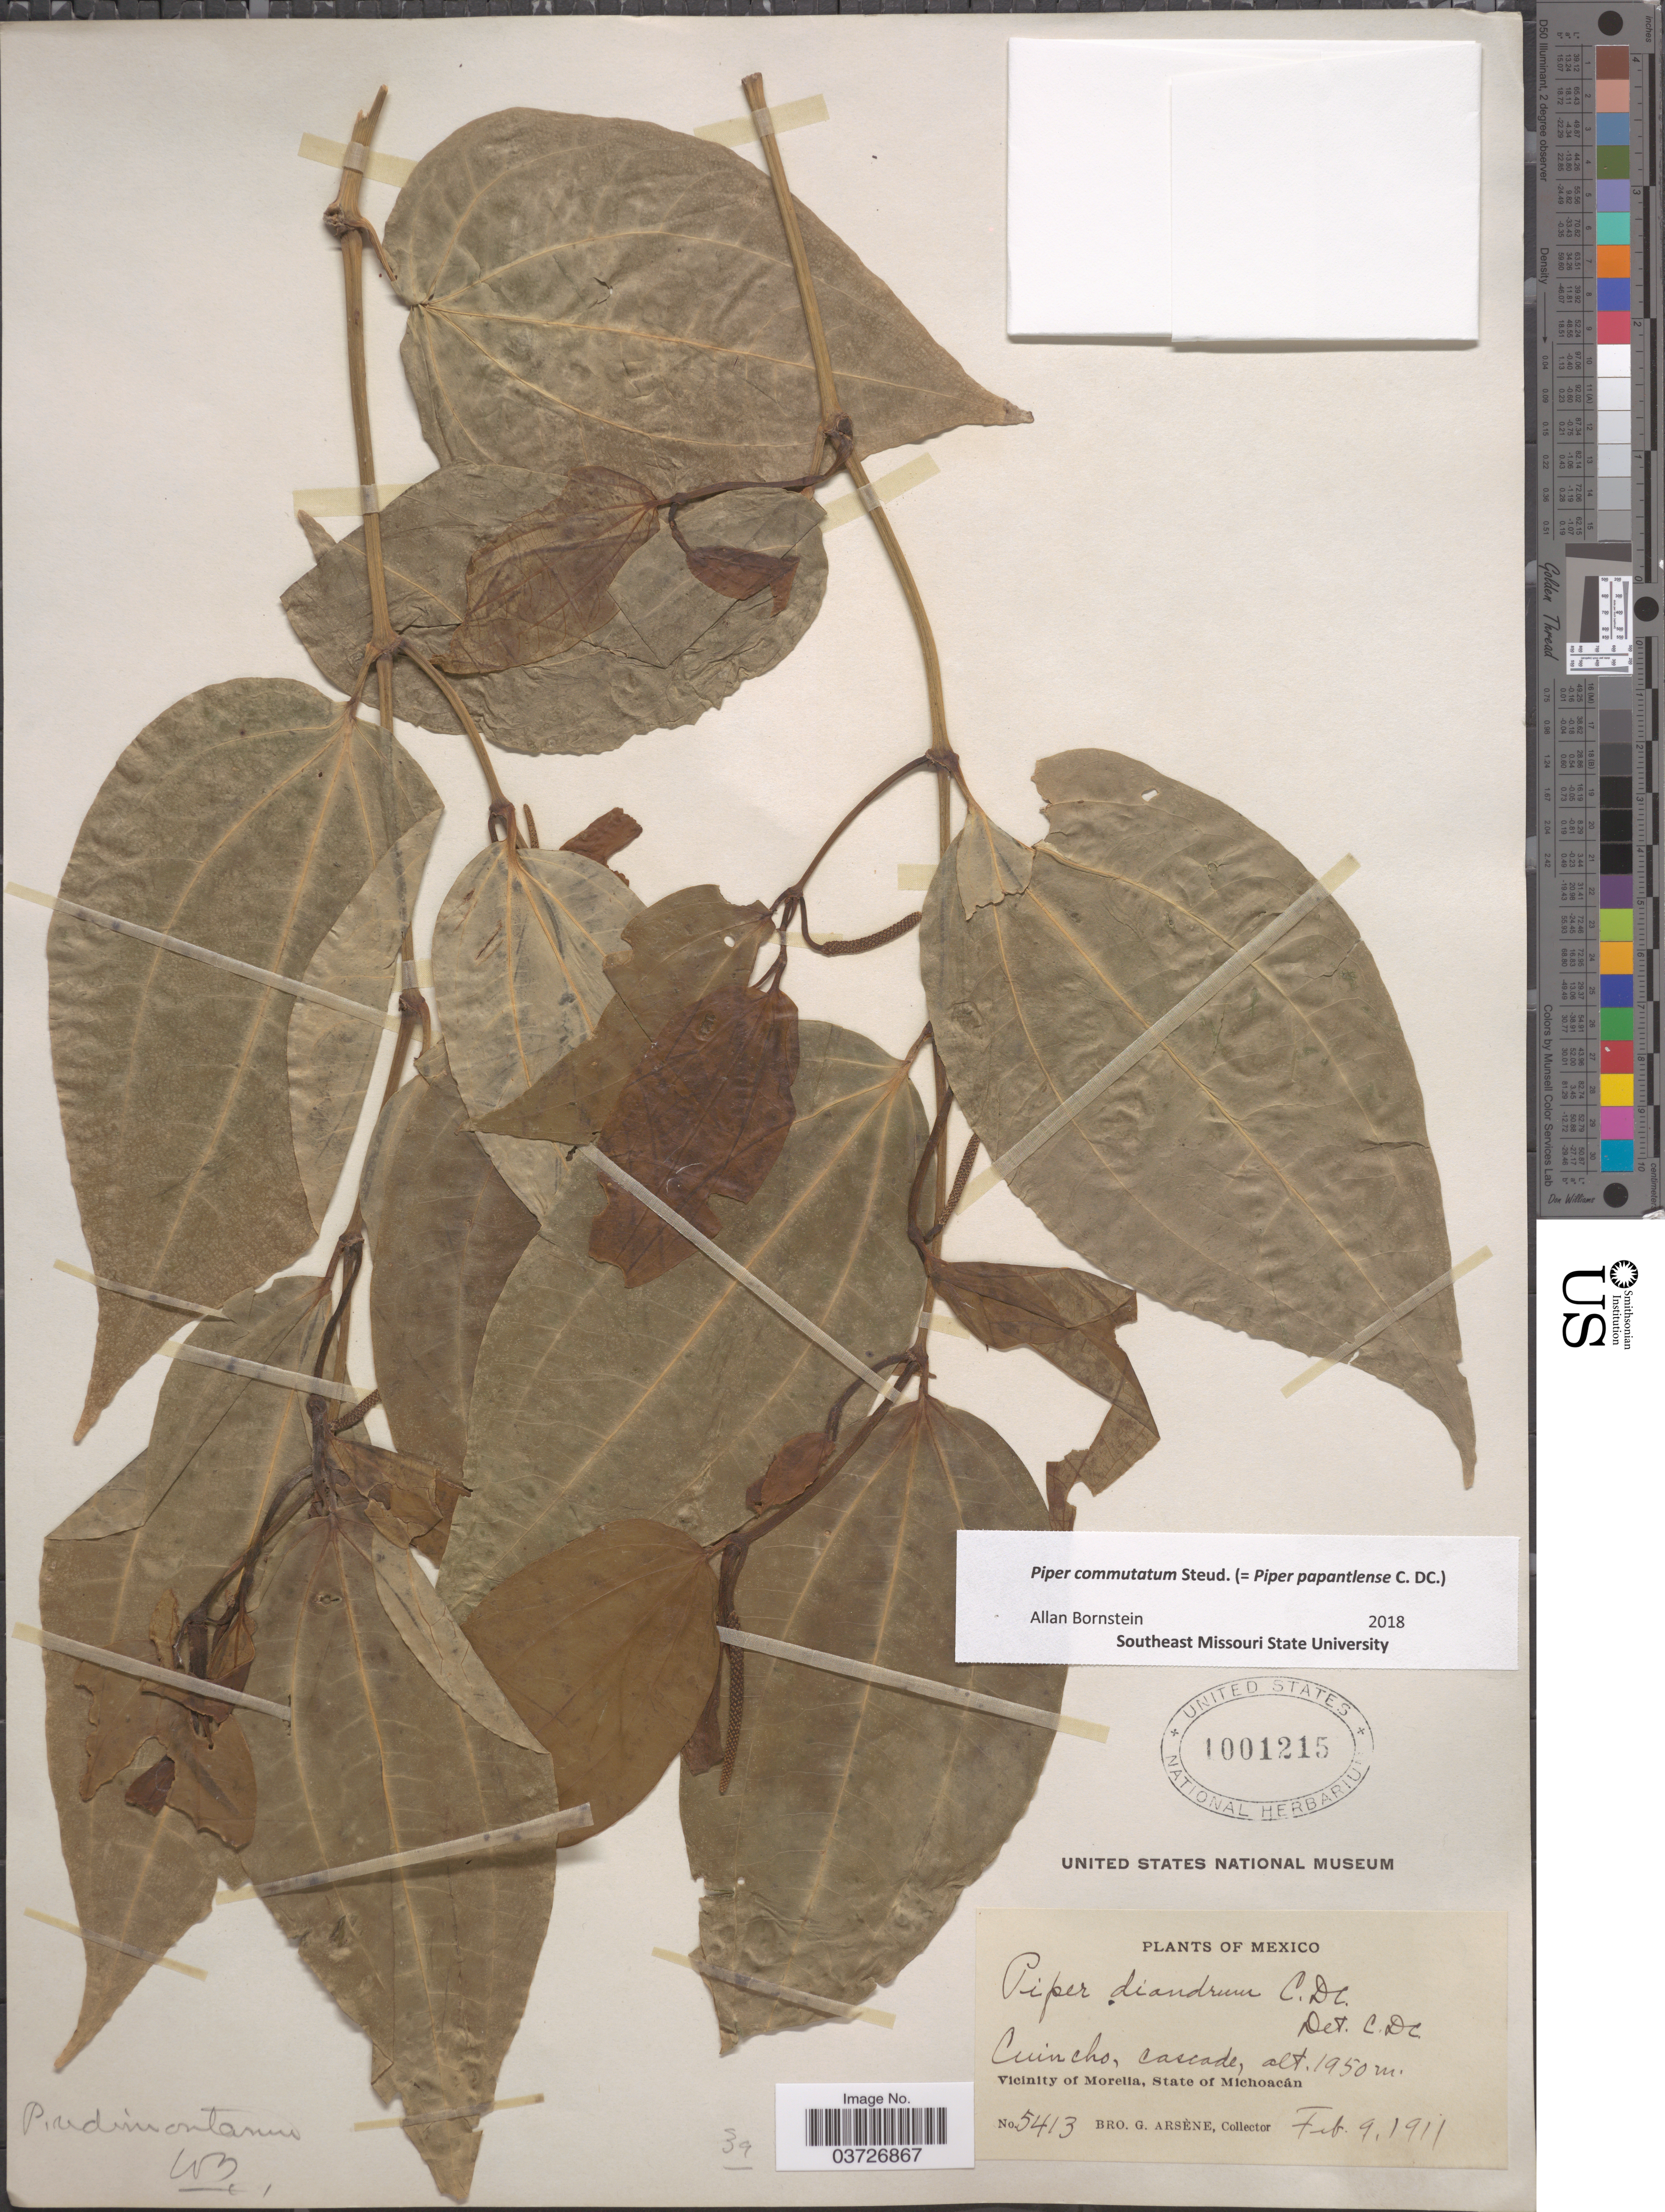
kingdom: Plantae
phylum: Tracheophyta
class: Magnoliopsida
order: Piperales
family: Piperaceae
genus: Piper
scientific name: Piper commutatum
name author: Steud.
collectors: Bro. G. Arsène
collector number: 5413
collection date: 1911-02-09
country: Mexico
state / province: Michoacán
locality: Cuincho, cascade. Vicinity of Morelia.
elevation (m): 1950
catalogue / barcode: US 1001215